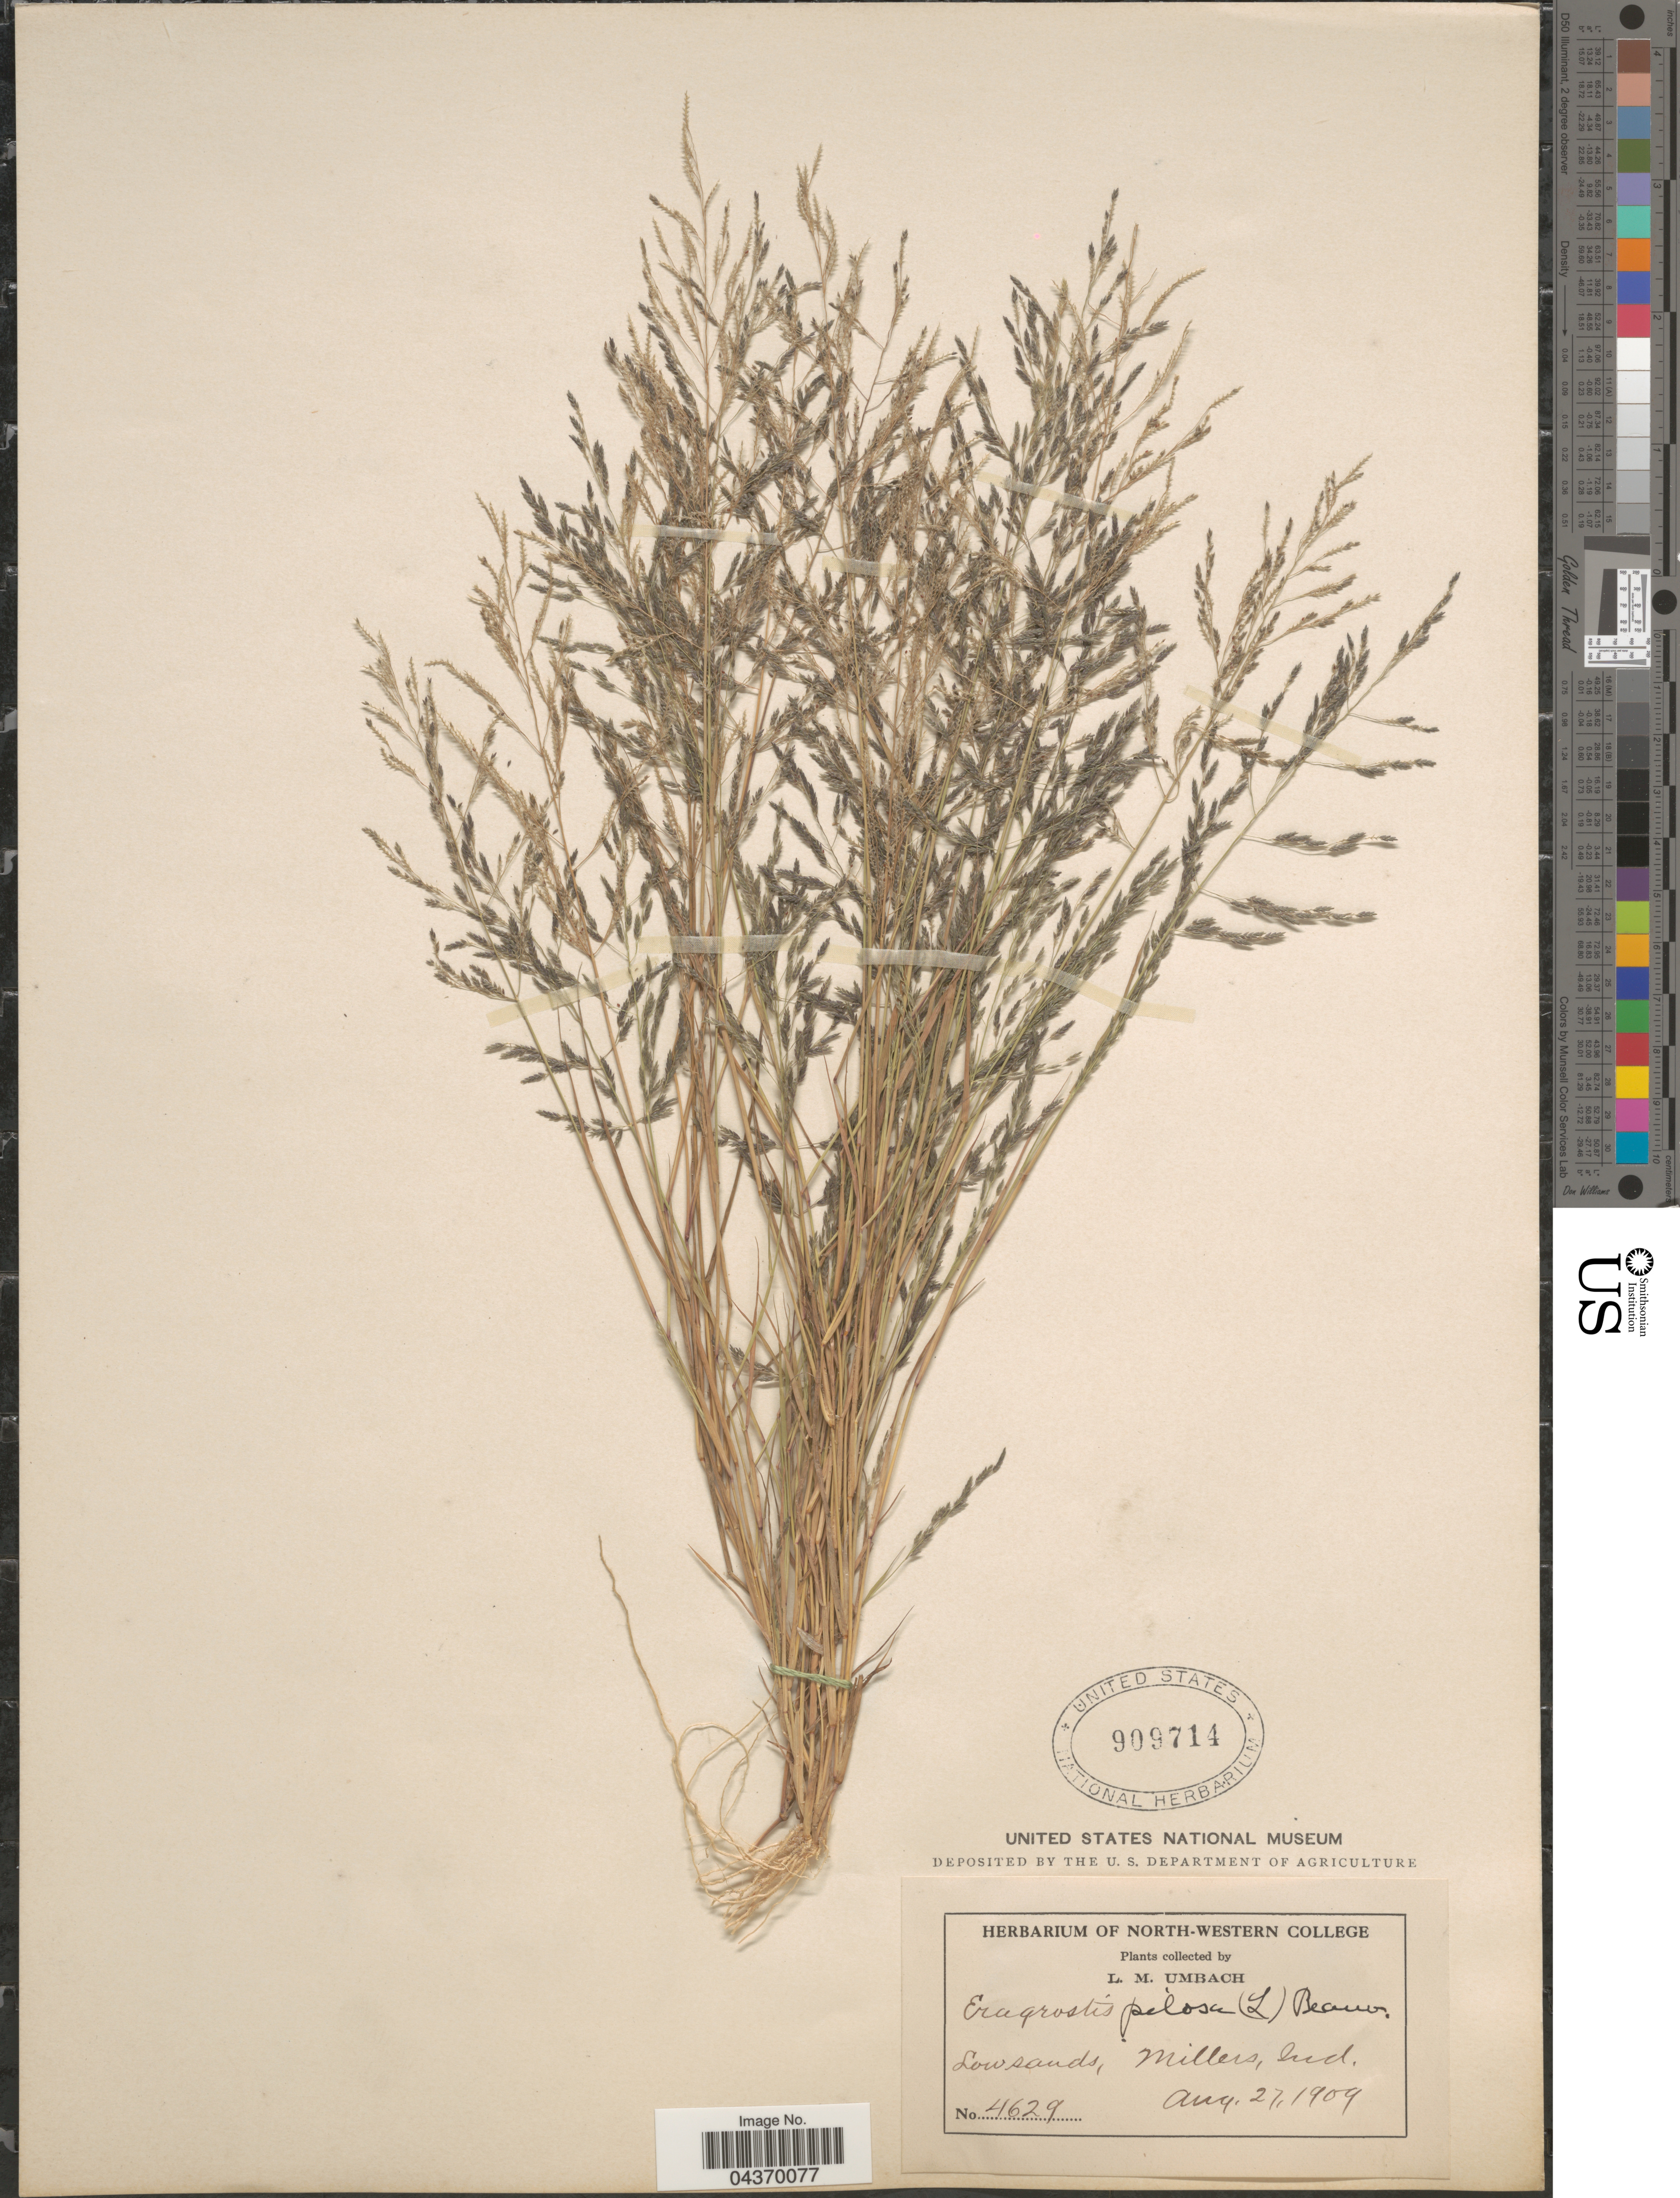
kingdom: Plantae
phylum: Tracheophyta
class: Liliopsida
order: Poales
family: Poaceae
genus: Eragrostis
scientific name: Eragrostis pectinacea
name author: (Michx.) Nees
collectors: L. M. Umbach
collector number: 4629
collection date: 1909-08-27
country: United States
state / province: Indiana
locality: Millers.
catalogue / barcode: US 909714